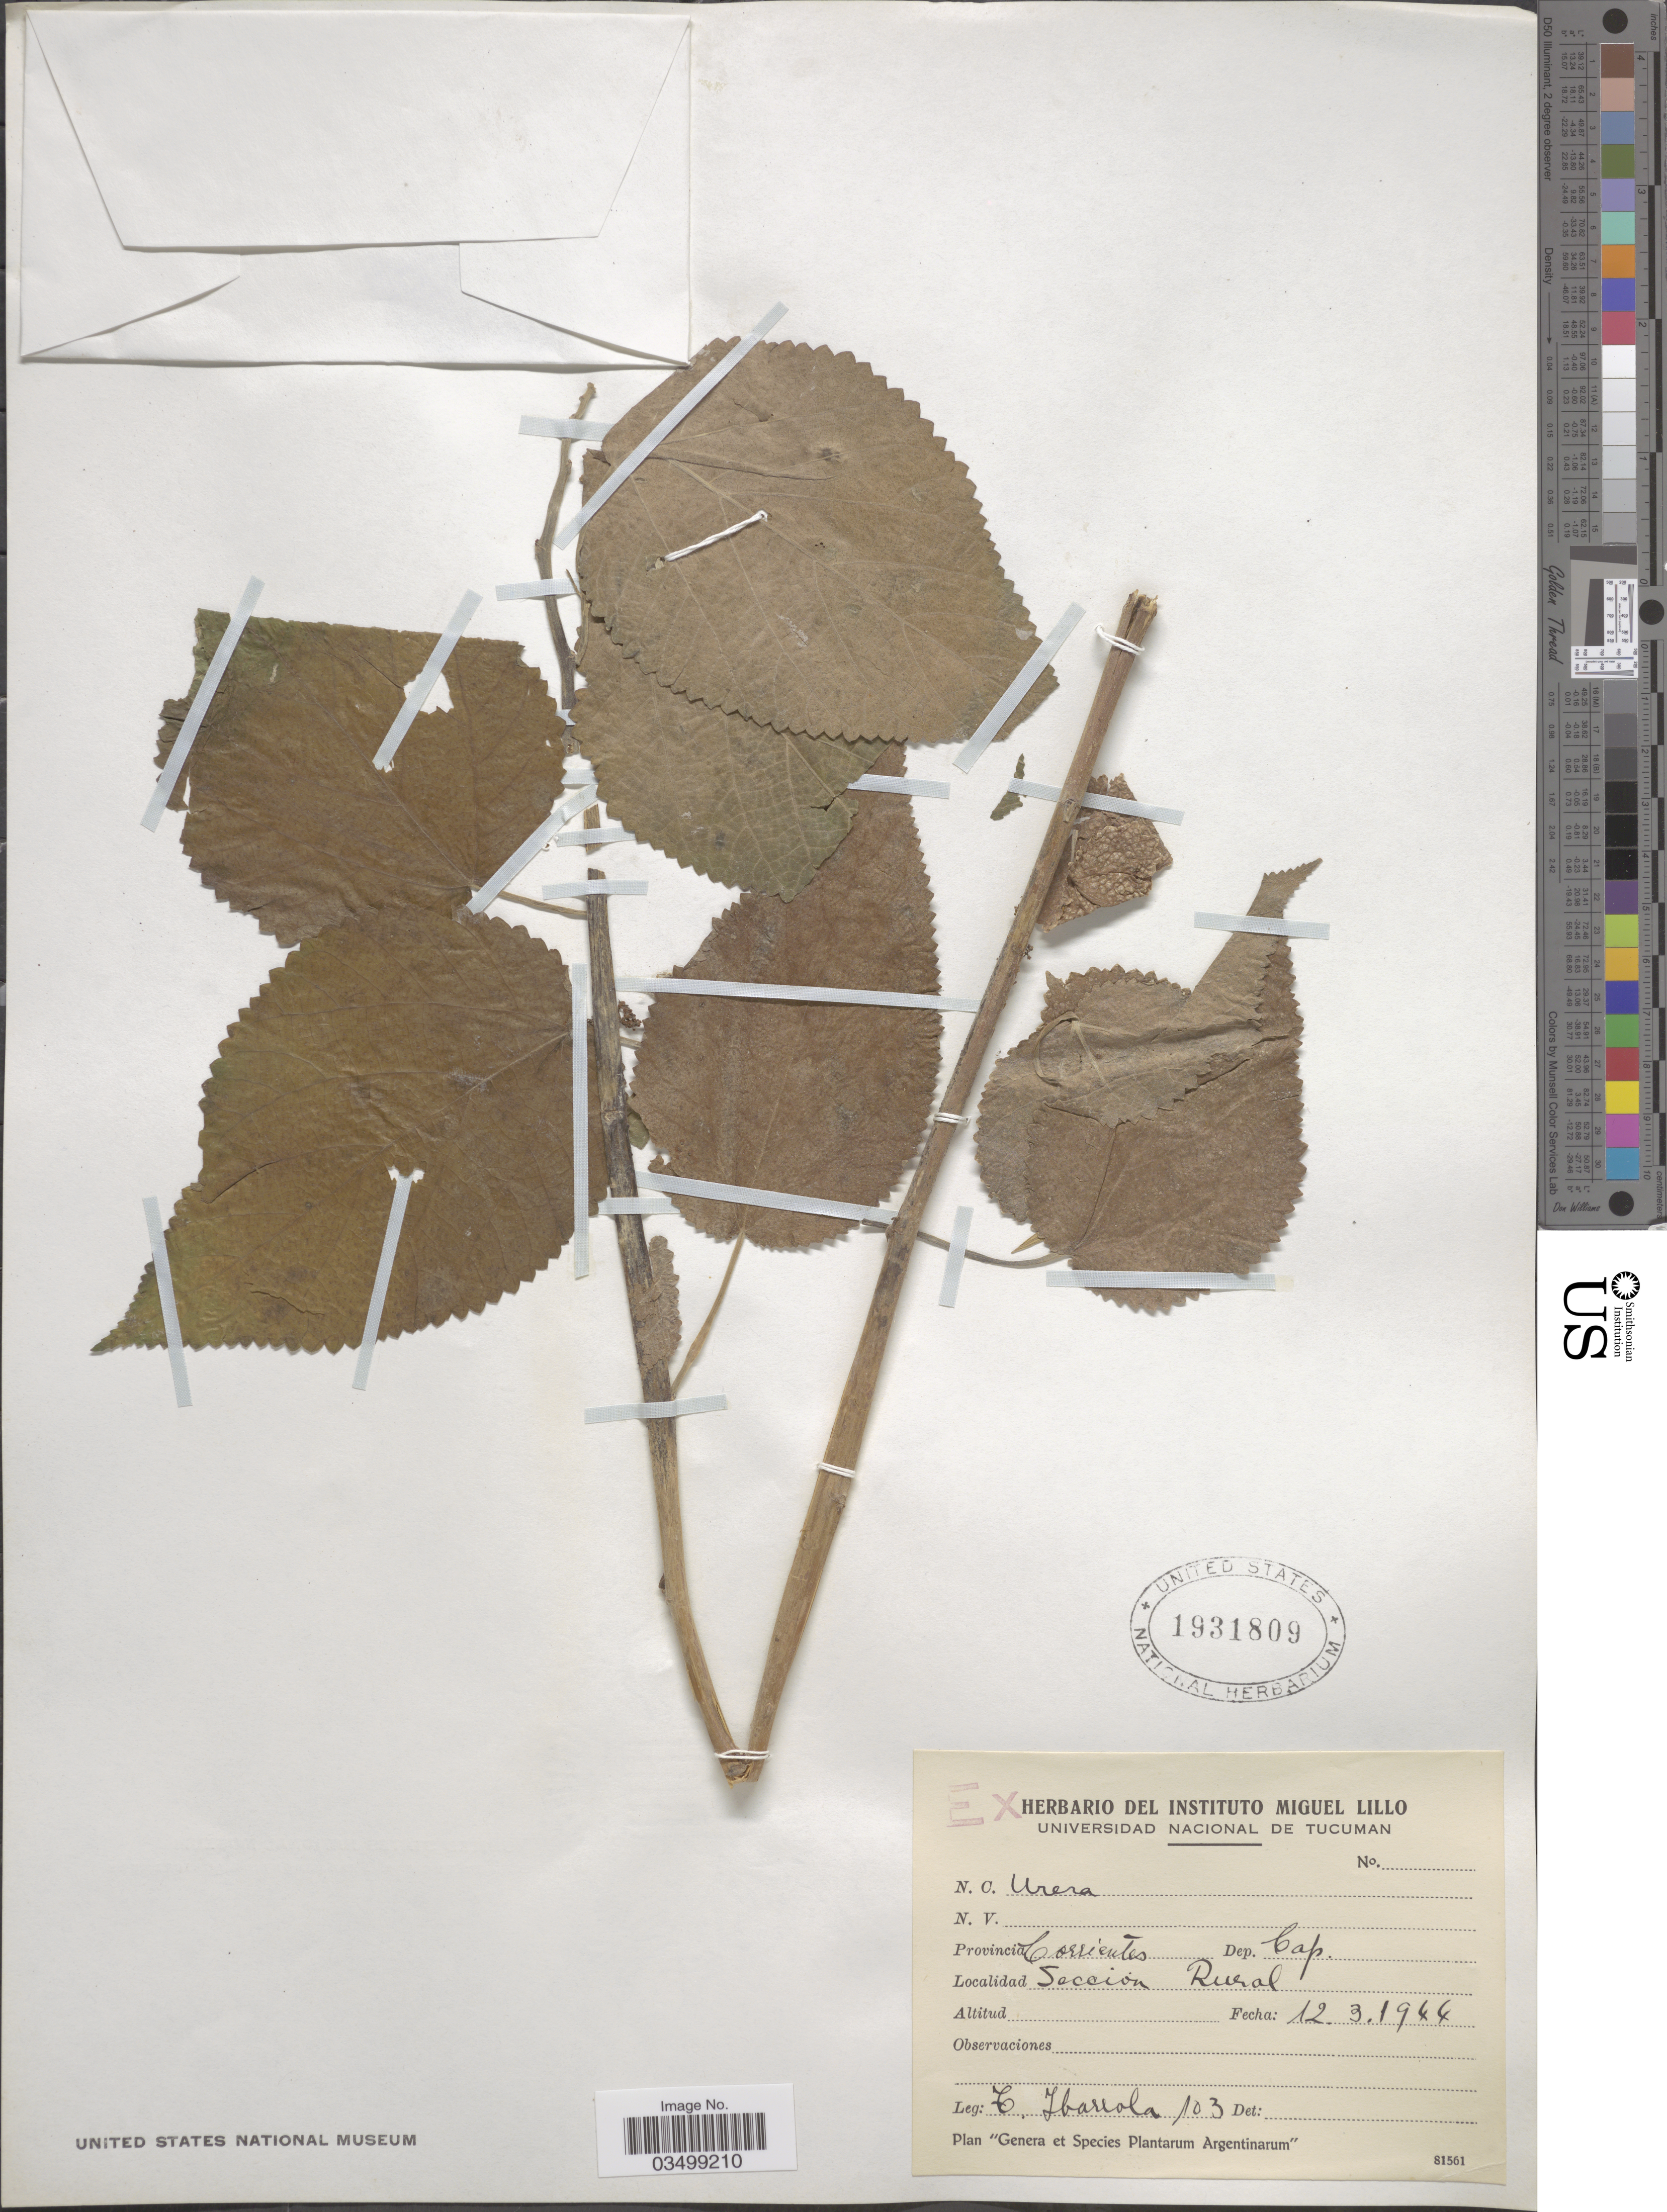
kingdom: Plantae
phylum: Tracheophyta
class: Magnoliopsida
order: Rosales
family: Urticaceae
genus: Urera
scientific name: Urera sp.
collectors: C. Ibarrola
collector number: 103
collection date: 1944-03-12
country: Argentina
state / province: Corrientes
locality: Dep. Cap. Seccion Rural.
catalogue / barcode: US 1931809